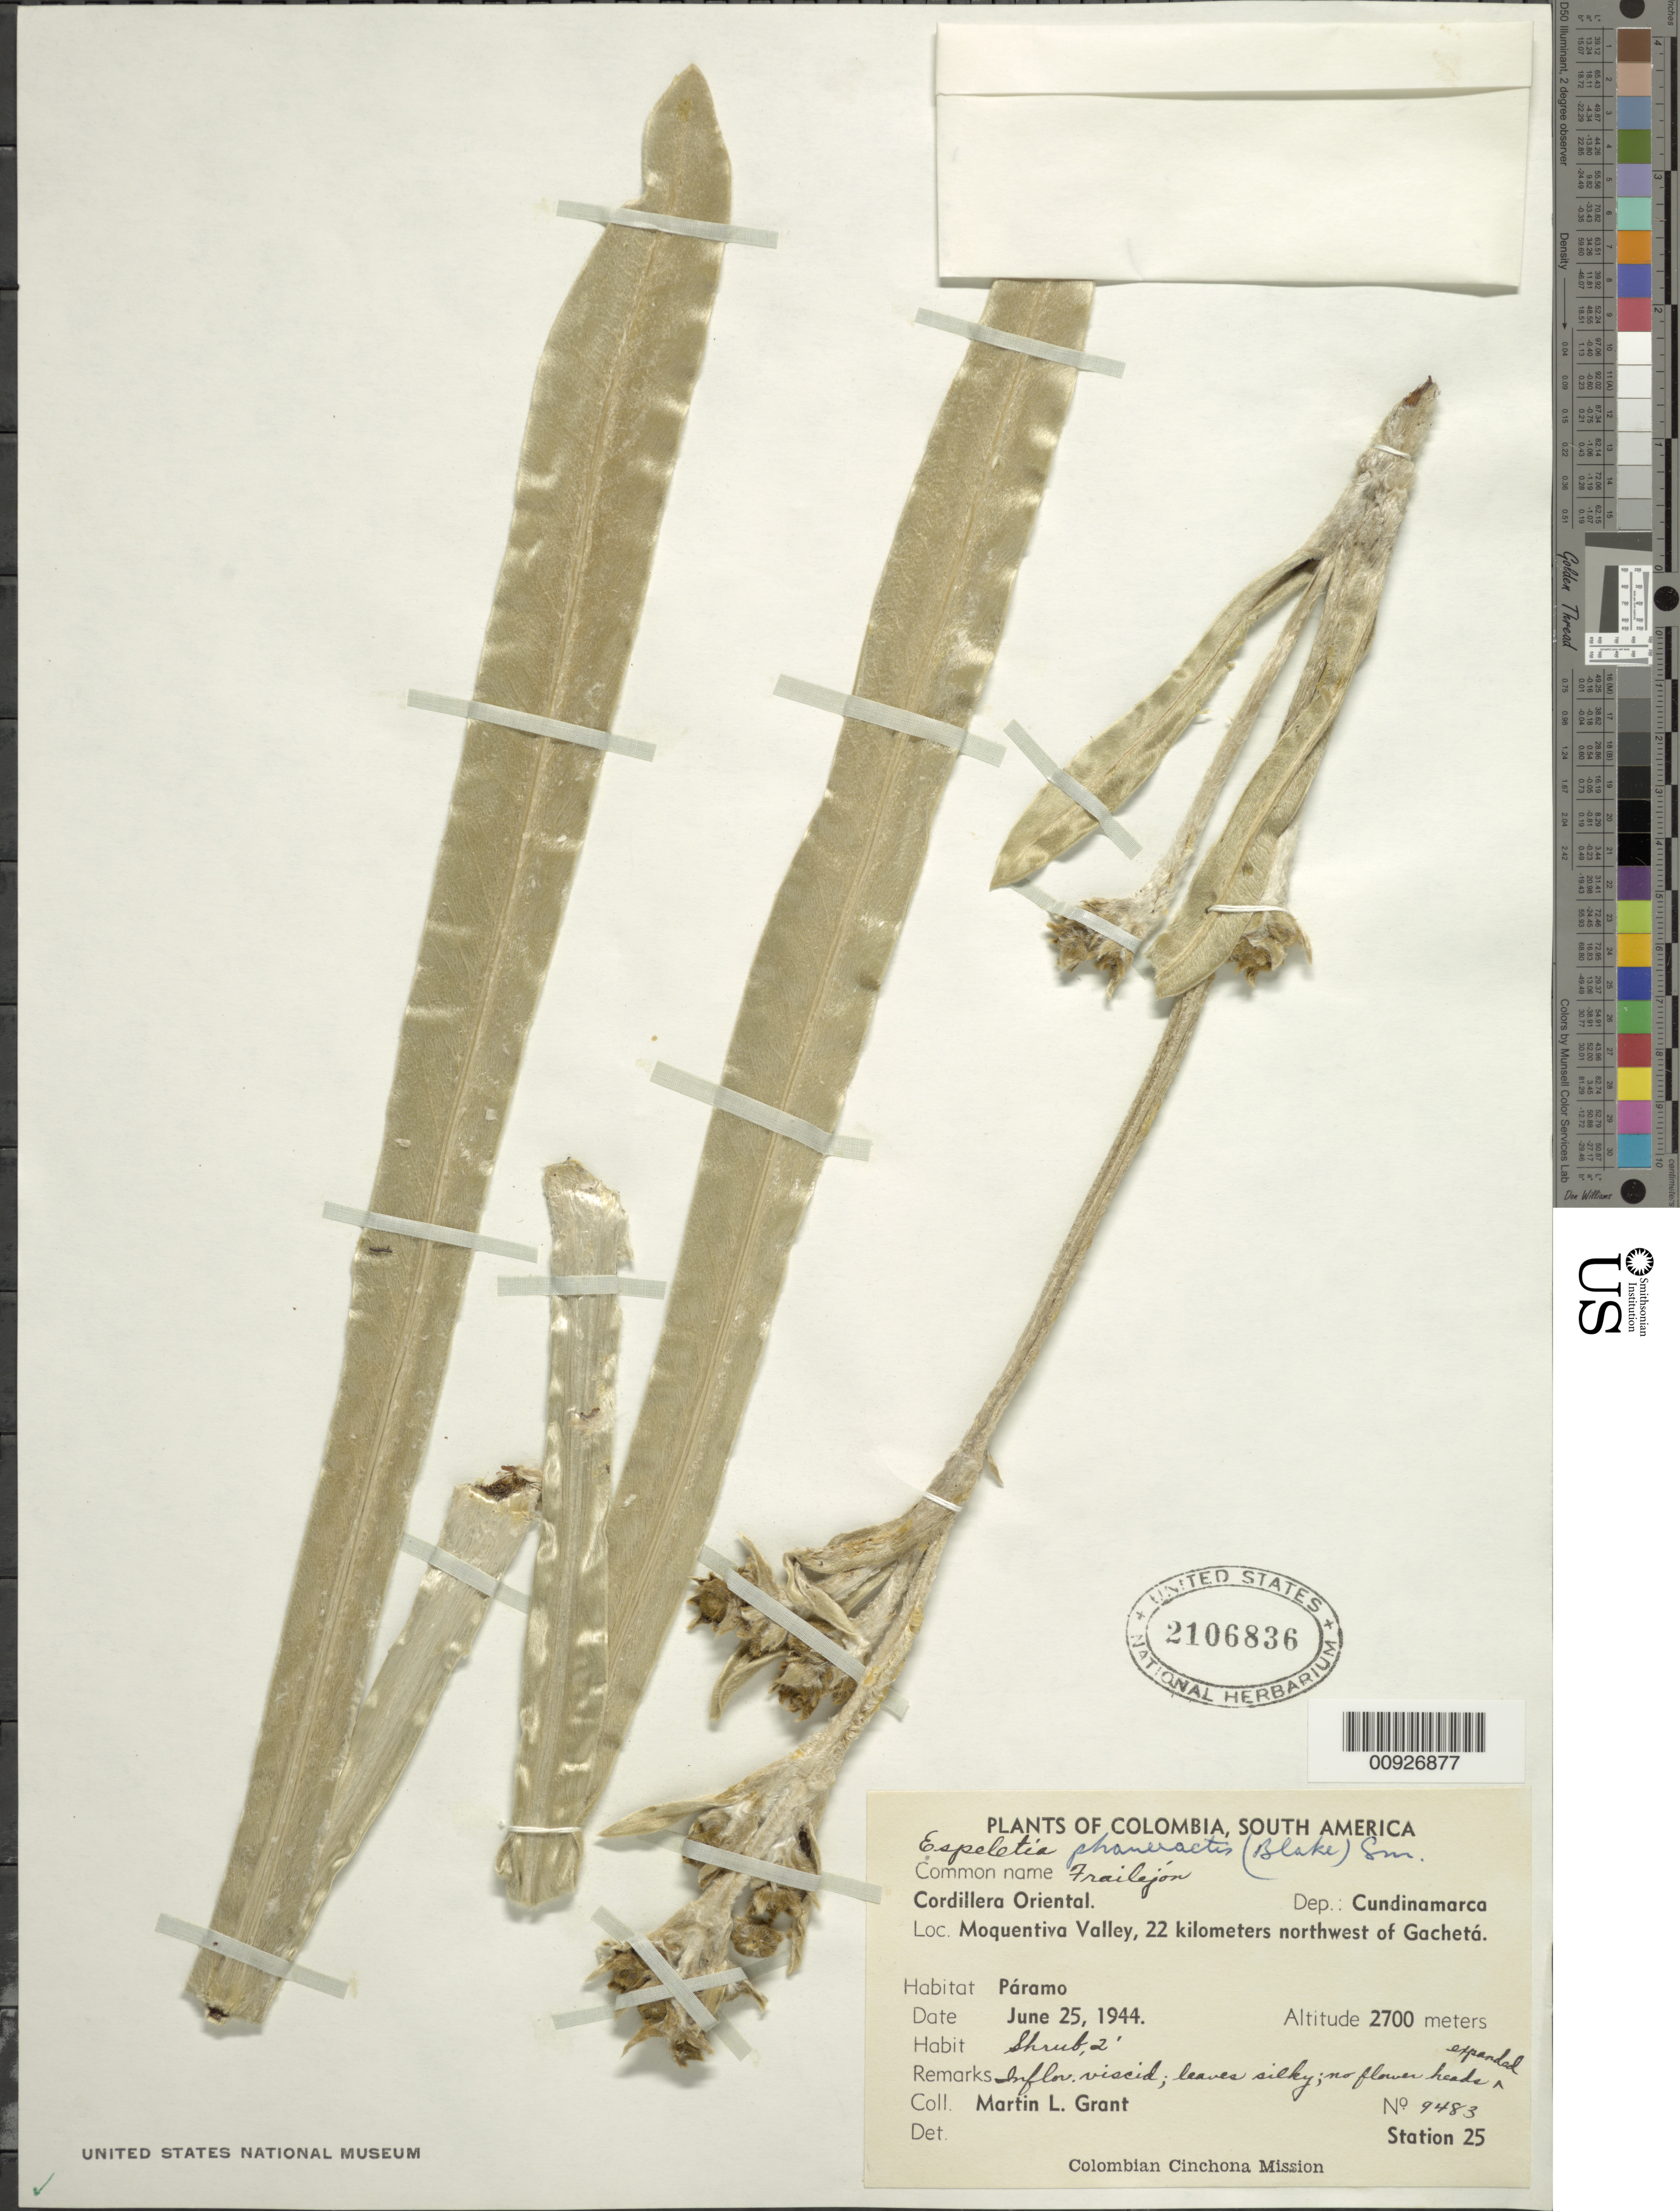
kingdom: Plantae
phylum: Tracheophyta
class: Magnoliopsida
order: Asterales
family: Asteraceae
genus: Espeletia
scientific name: Espeletia argentea f. phaneractis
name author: (S.F. Blake) Cuatrec.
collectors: M. L. Grant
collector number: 9483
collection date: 1944-06-25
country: Colombia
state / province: Cundinamarca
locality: Moquentiva Valley, 22 Kilometers northwest of Gachetá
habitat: Páramo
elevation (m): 2700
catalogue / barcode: US 2106836